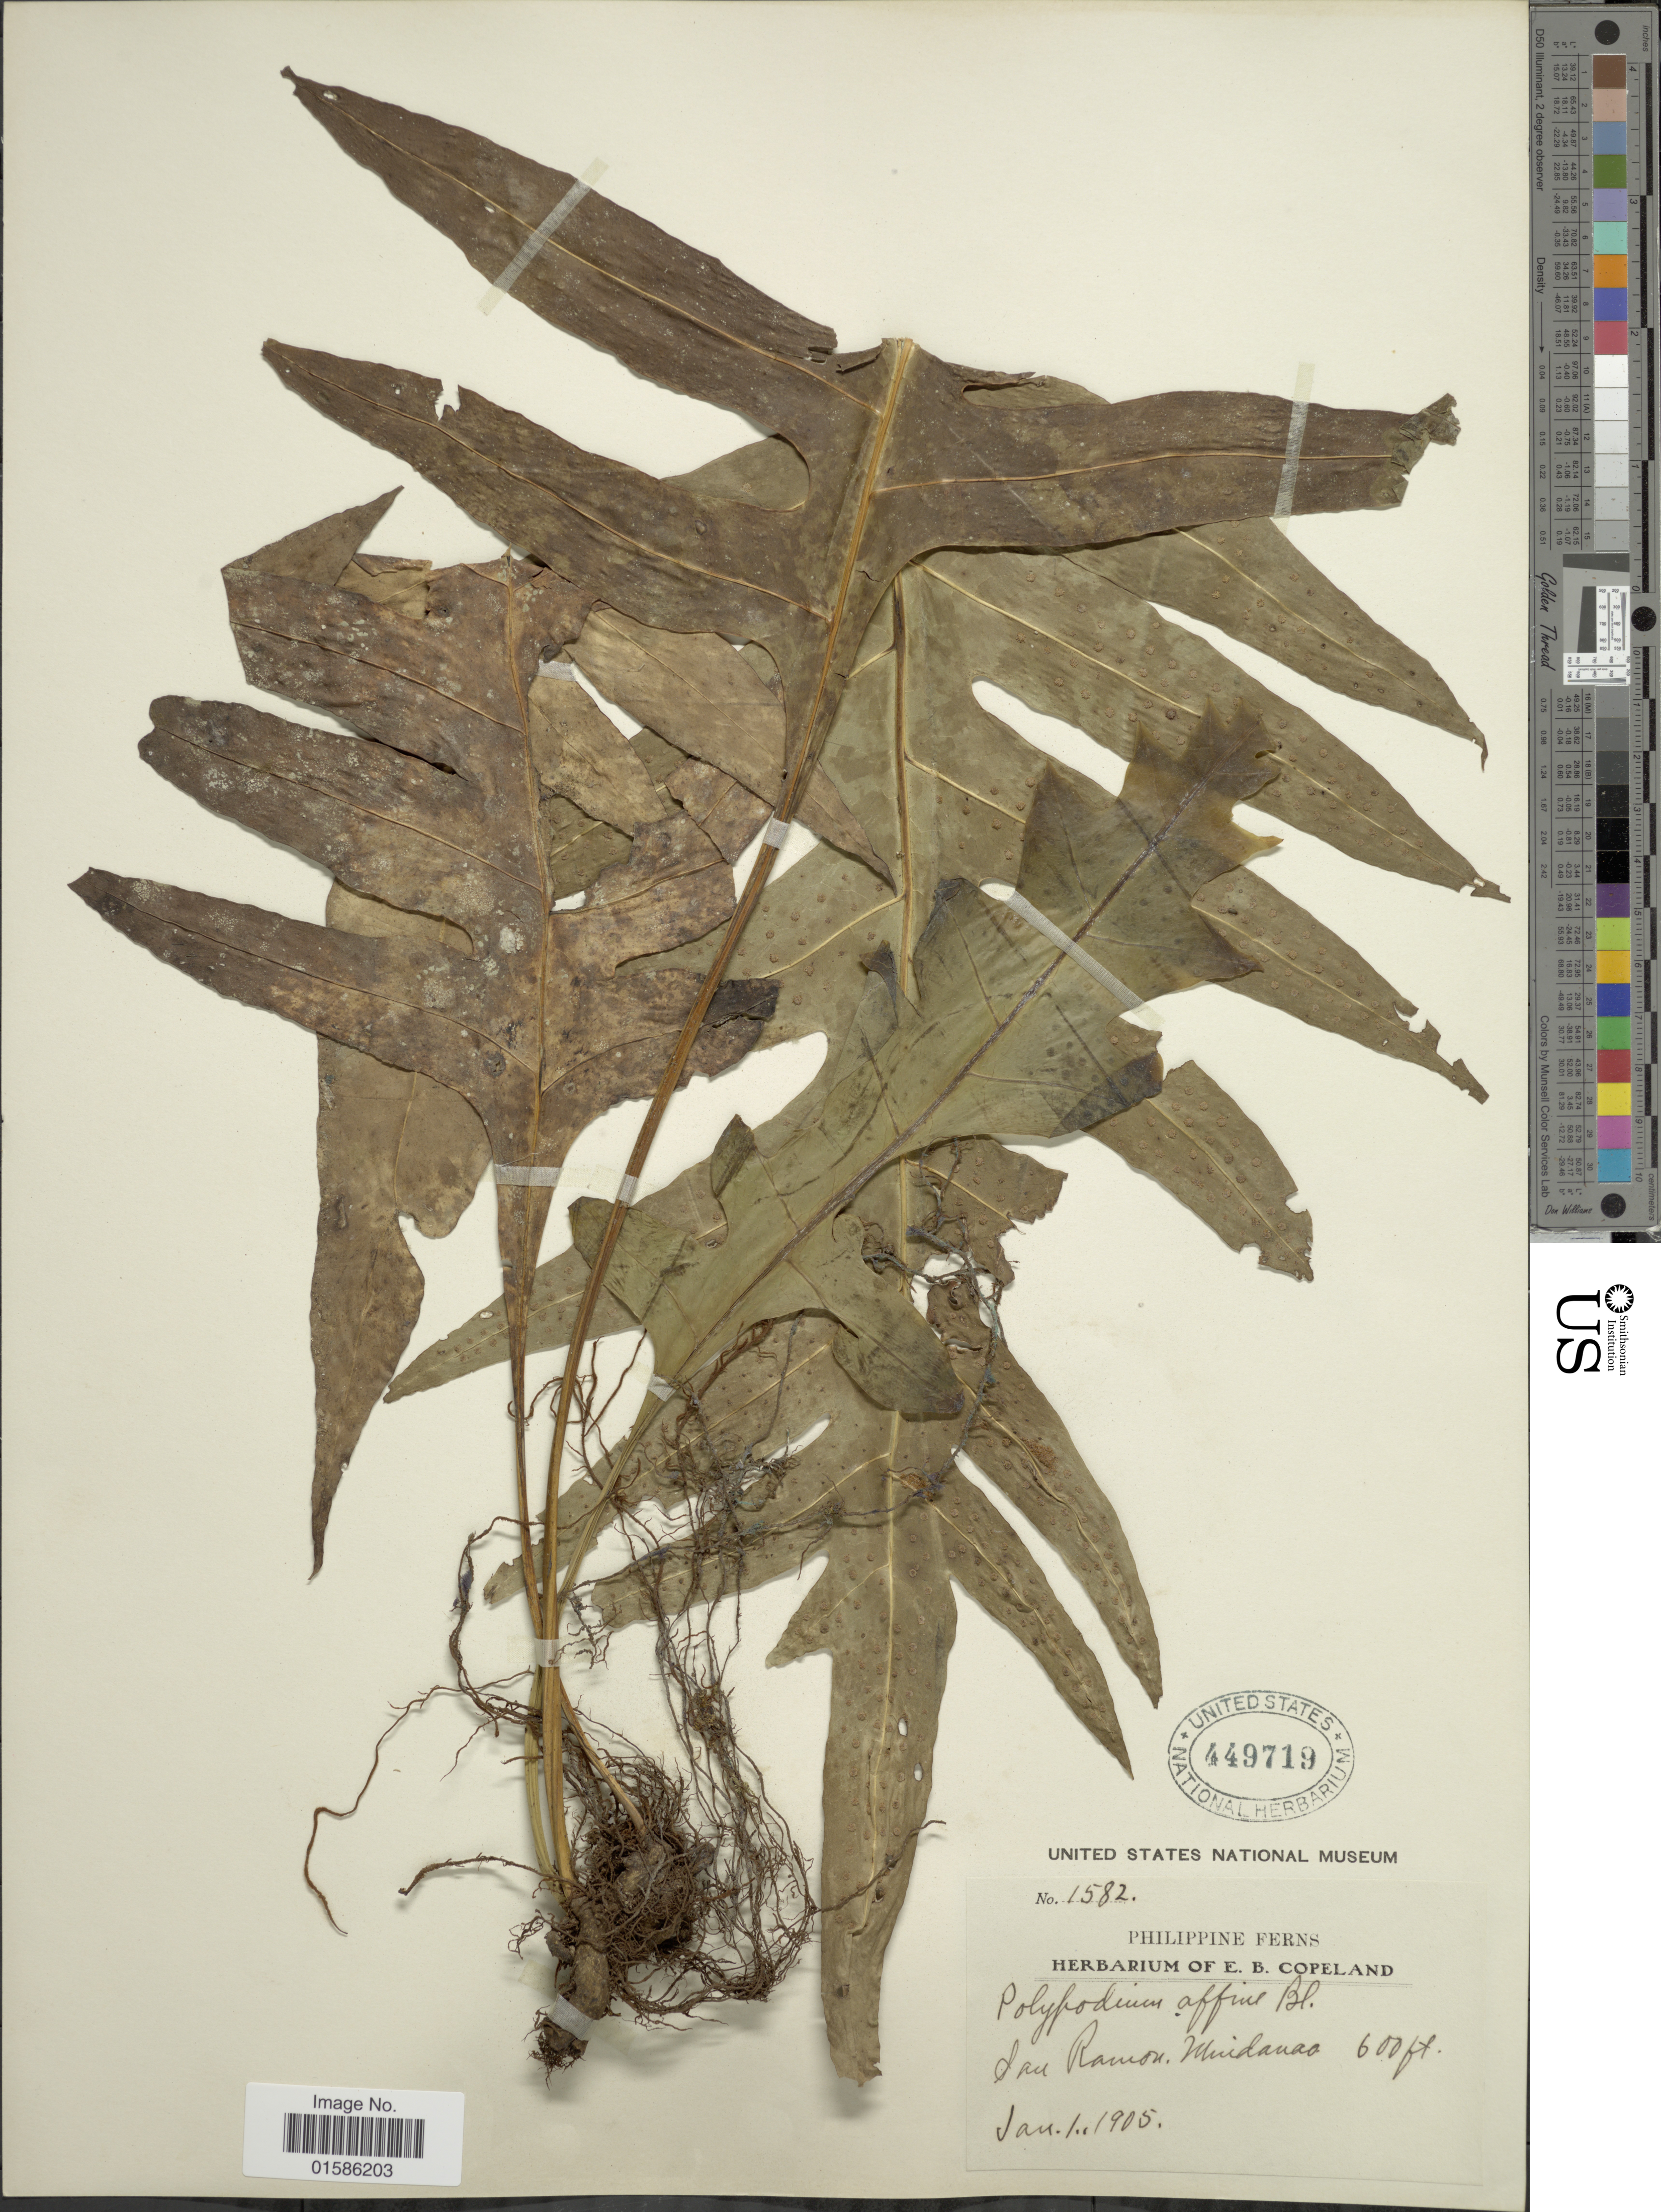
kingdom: Plantae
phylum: Tracheophyta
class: Polypodiopsida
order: Polypodiales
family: Polypodiaceae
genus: Microsorum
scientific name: Microsorum commutatum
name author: (Blume) Copel.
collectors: ex herb. E. B. Copeland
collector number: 1582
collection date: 1905-01-01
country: Philippines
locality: San Ramon, Mindanao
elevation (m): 183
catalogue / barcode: US 449719